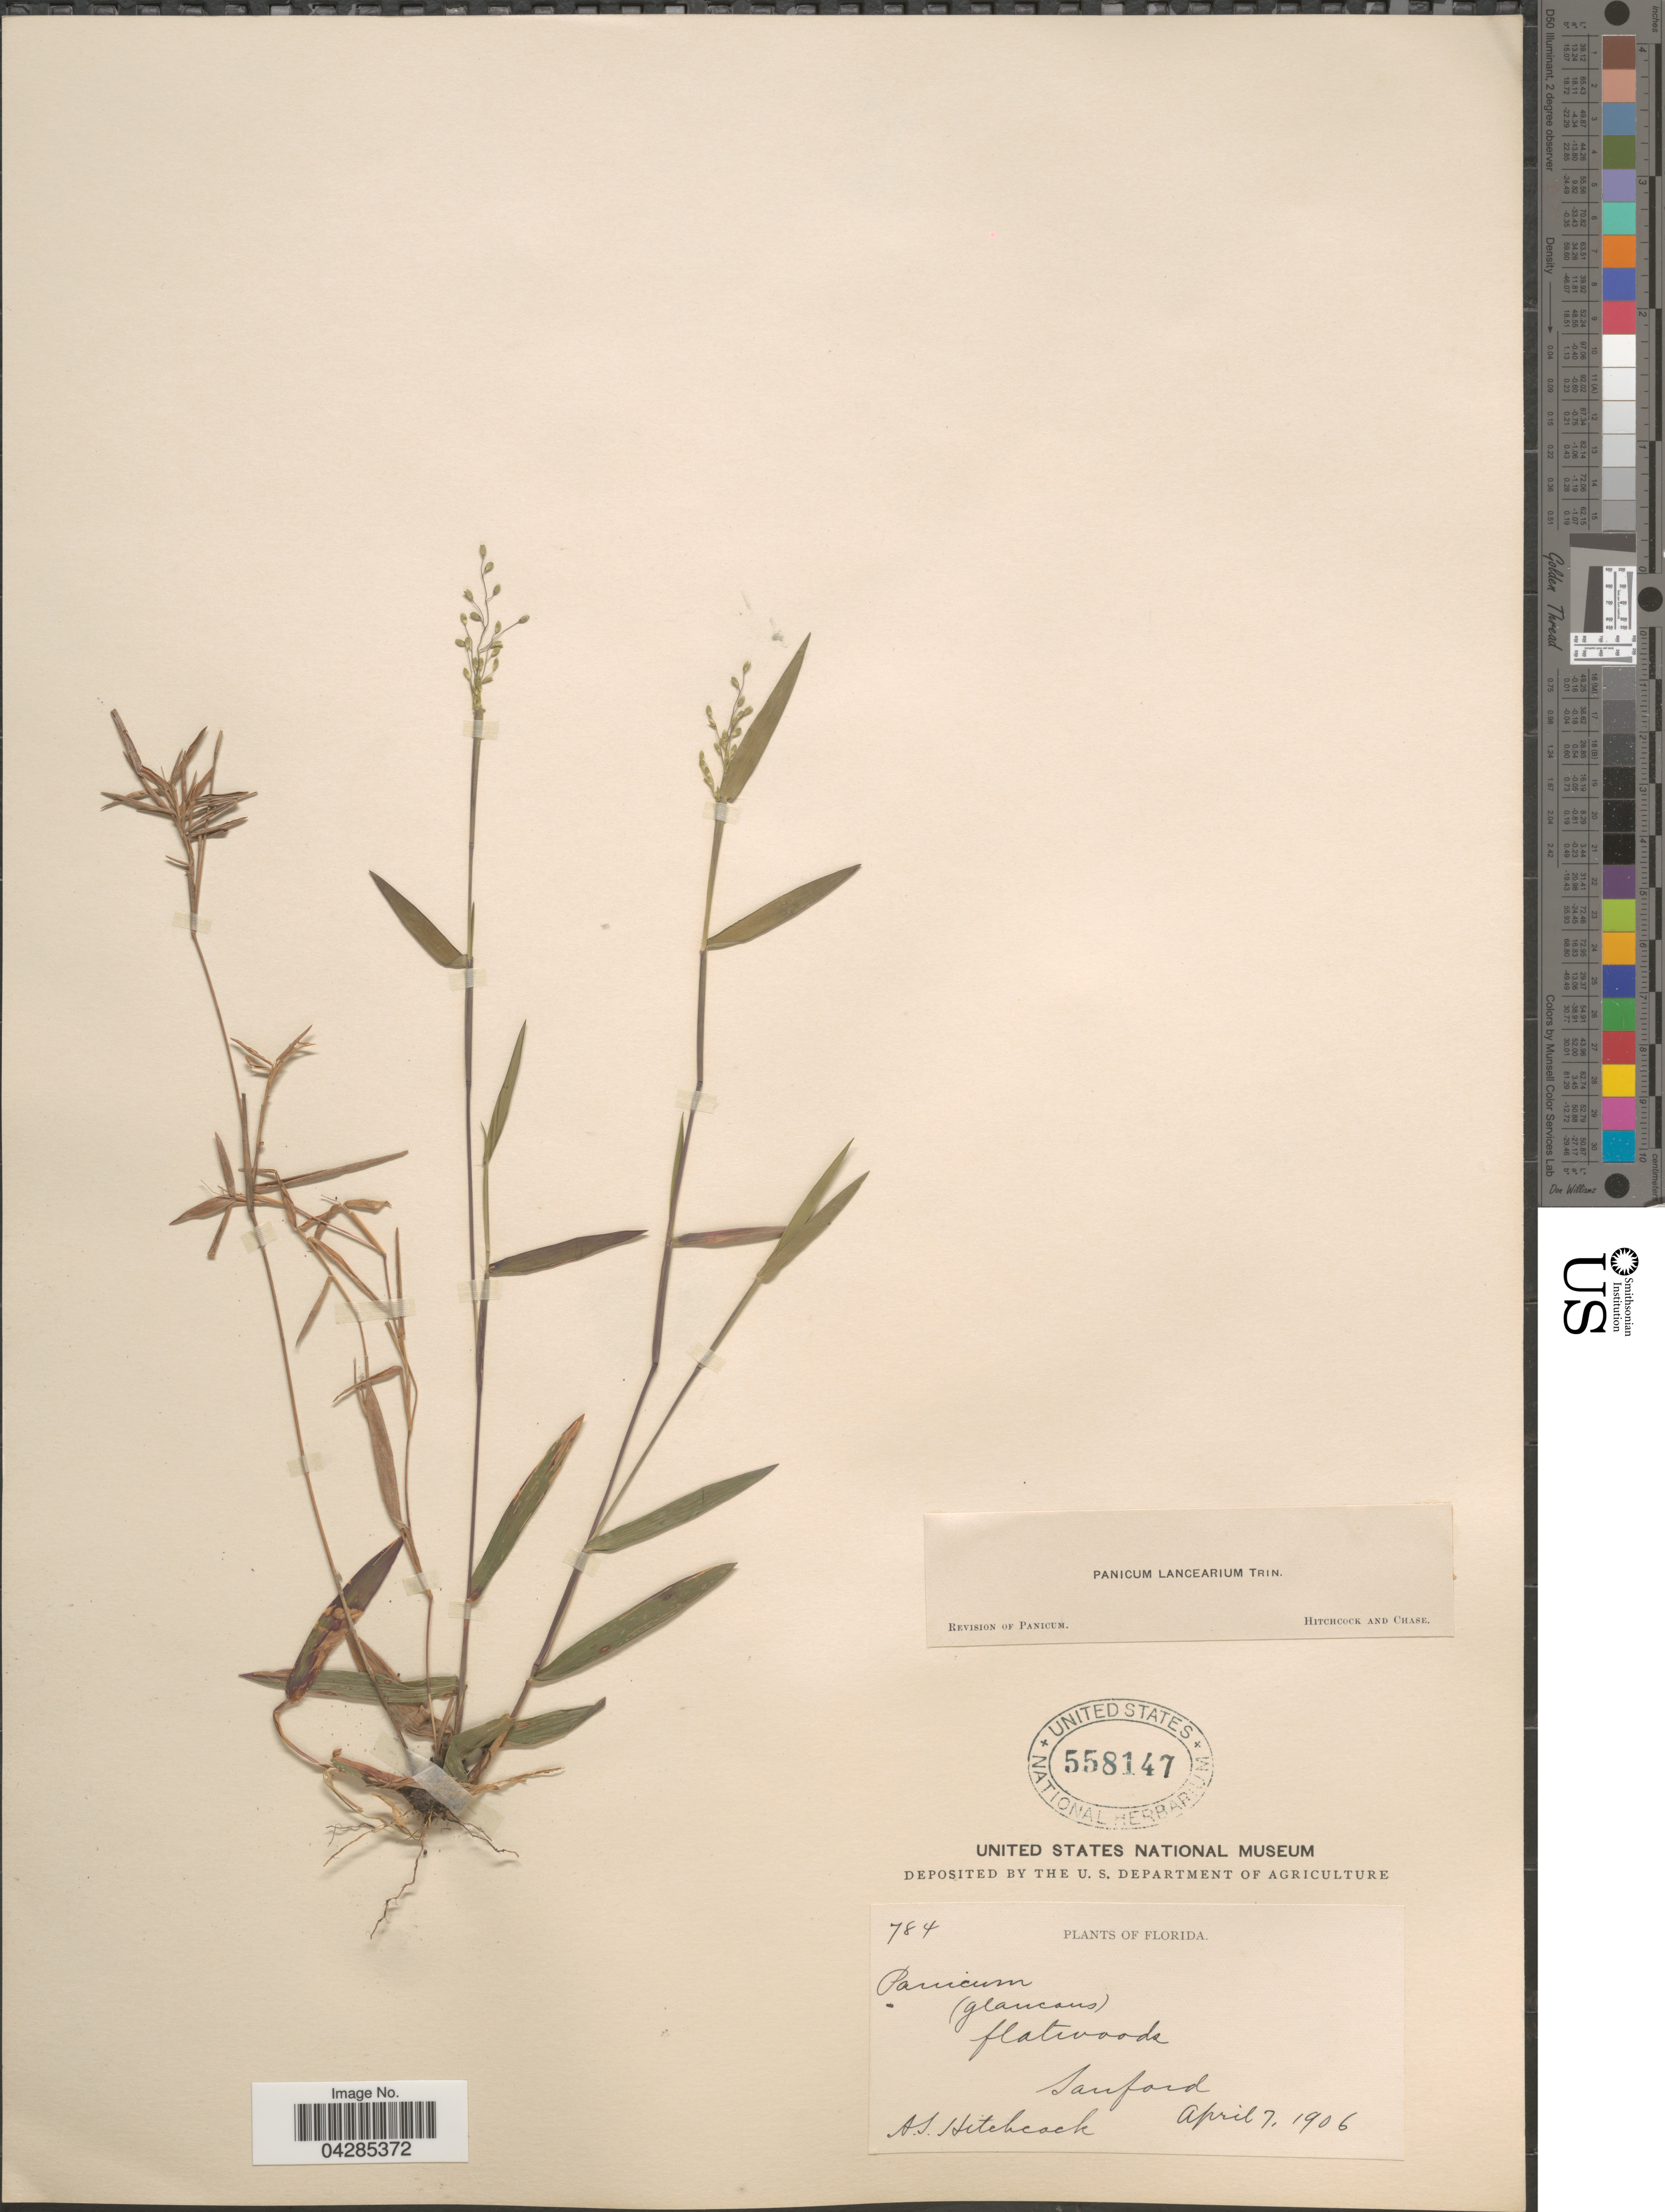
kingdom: Plantae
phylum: Tracheophyta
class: Liliopsida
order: Poales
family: Poaceae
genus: Dichanthelium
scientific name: Dichanthelium portoricense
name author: (Desv. ex Ham.) B.F. Hansen & Wunderlin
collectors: A. S. Hitchcock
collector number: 784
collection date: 1906-04-07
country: United States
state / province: Florida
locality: Flatwoods, Sanford.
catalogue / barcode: US 558147